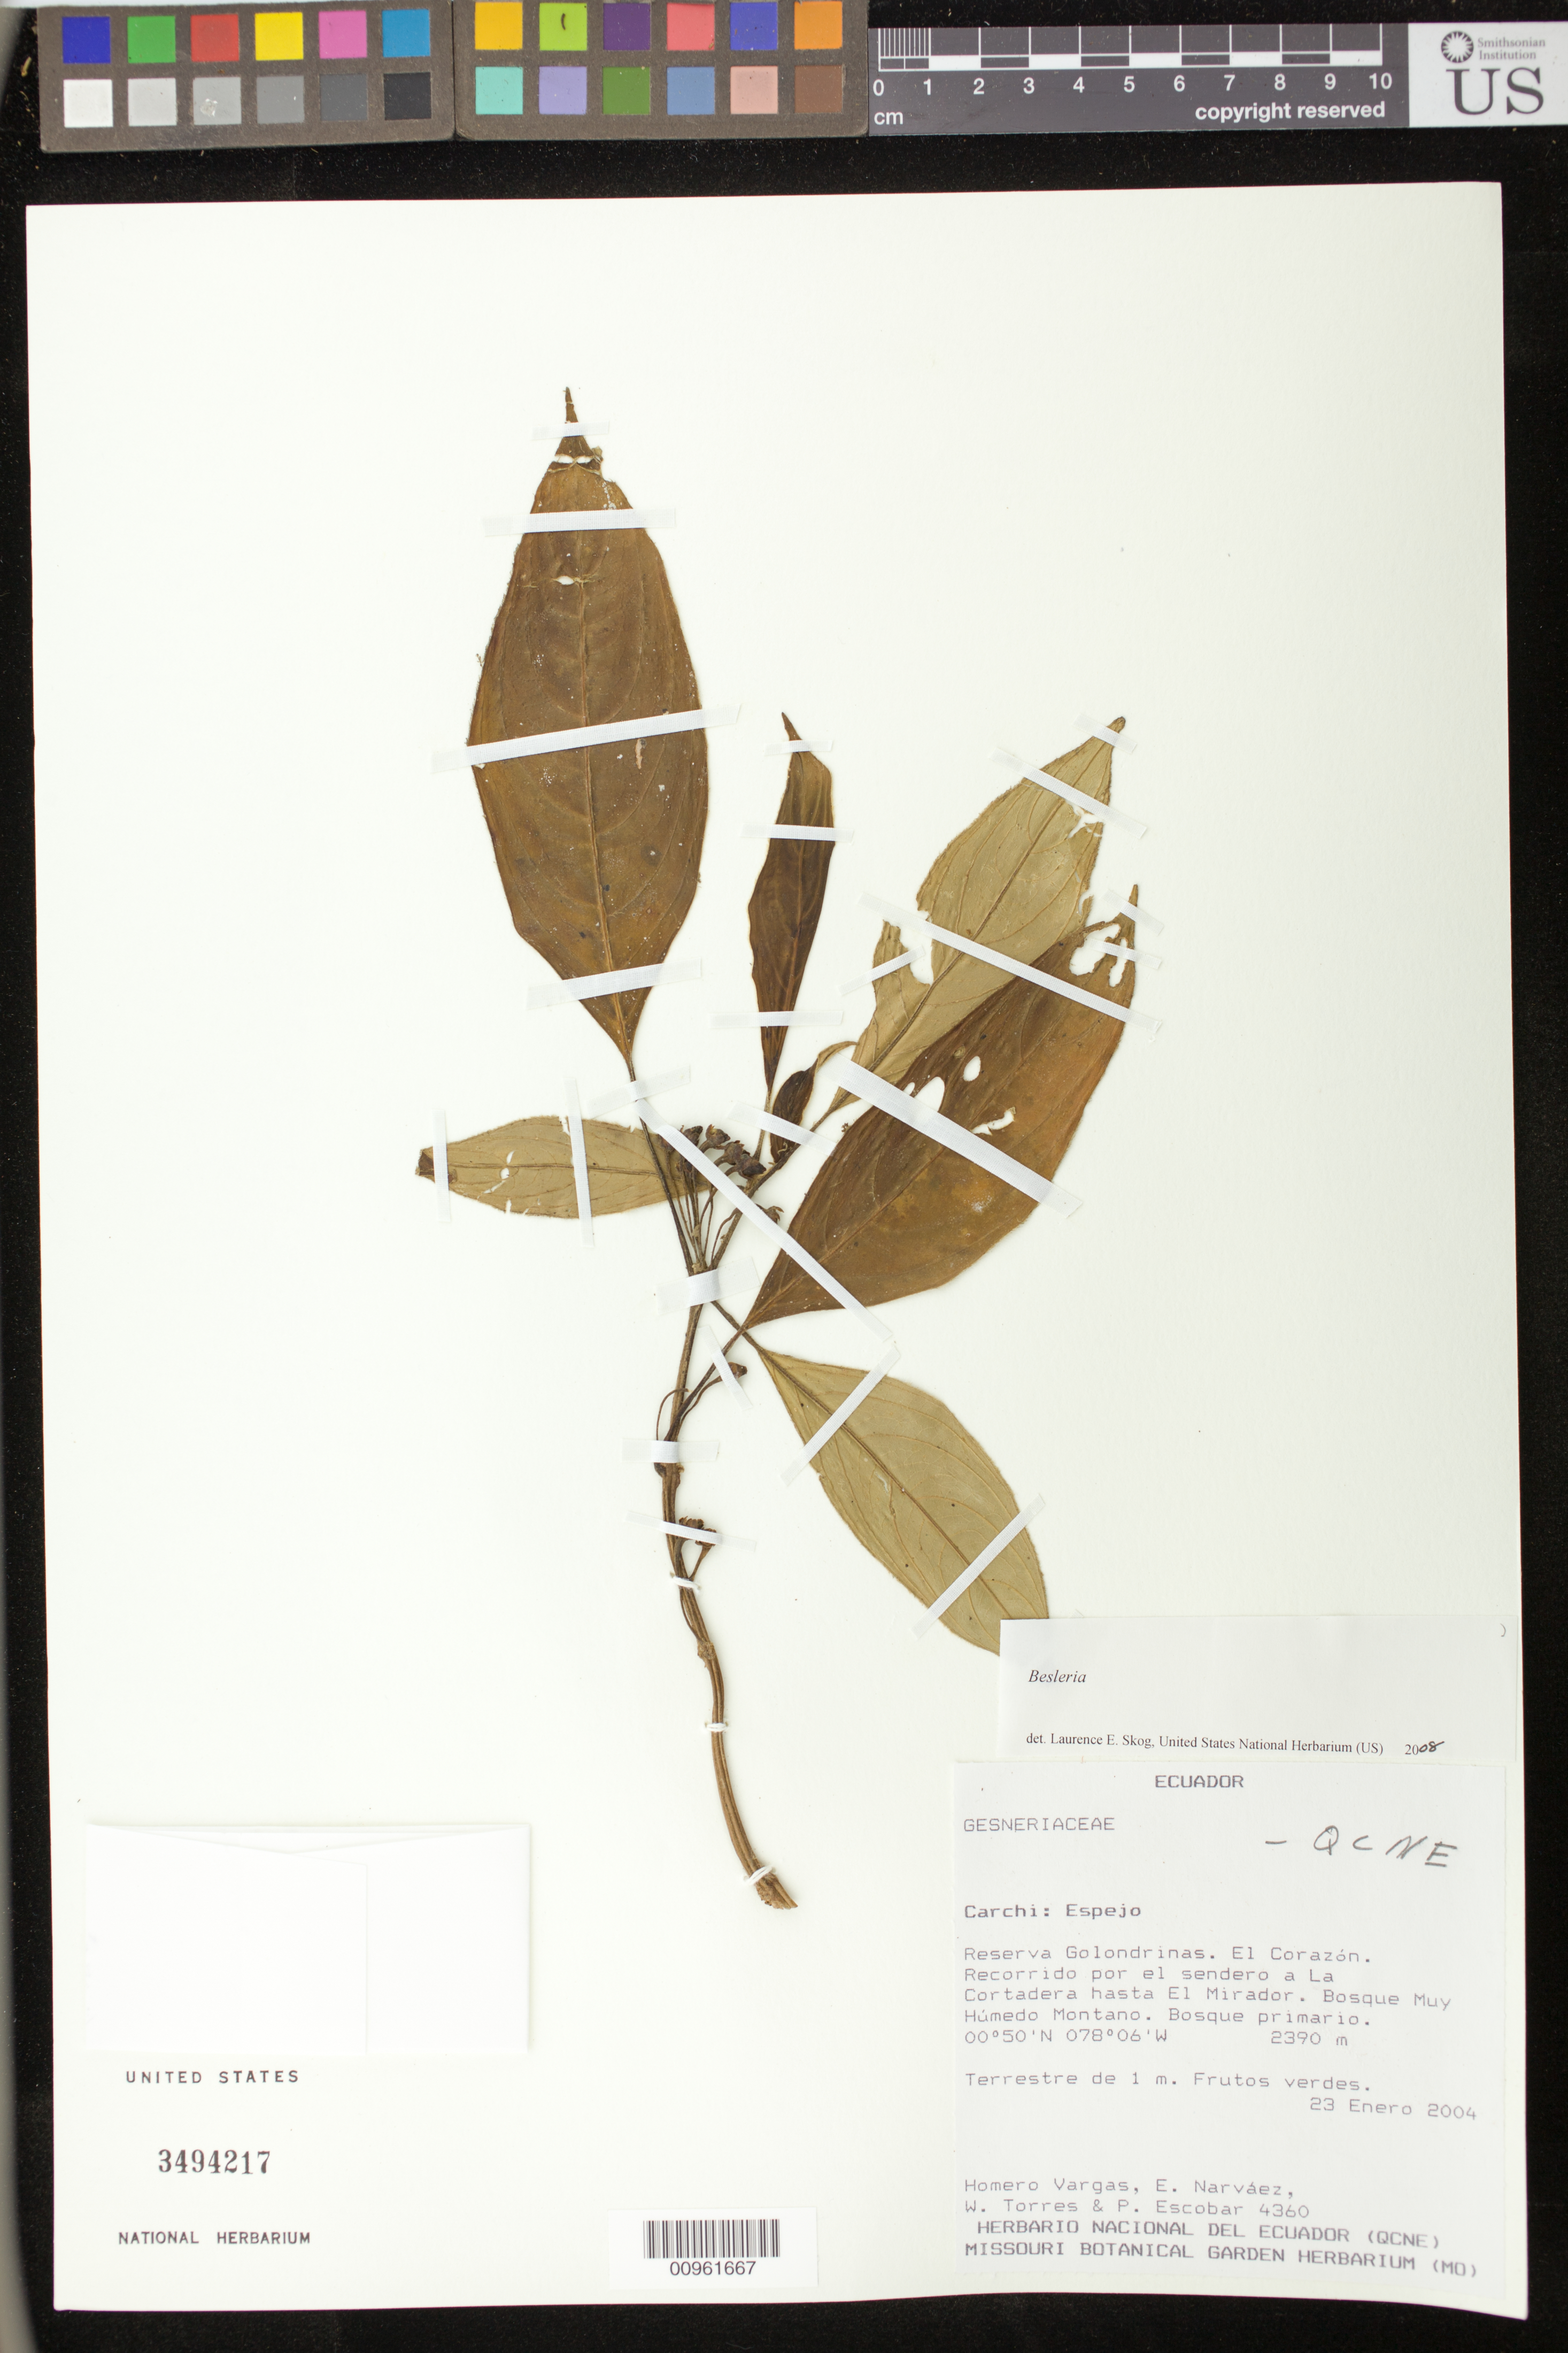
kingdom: Plantae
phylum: Tracheophyta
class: Magnoliopsida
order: Lamiales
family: Gesneriaceae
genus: Besleria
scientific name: Besleria sp.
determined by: Skog, Laurence E.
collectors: H. Vargas, E. Narváez, W. Torres & P. Escobar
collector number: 4360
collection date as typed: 23 Jan 2004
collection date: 2004-01-23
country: Ecuador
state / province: Carchi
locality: Carchi: Espejo. Reserva Golondrinas. El Corazón. Recorrido por el sendero a La Cortadera hasta El Mirador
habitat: Bosque muy húmedo montano. Bosque primario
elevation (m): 2390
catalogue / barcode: US 3494217